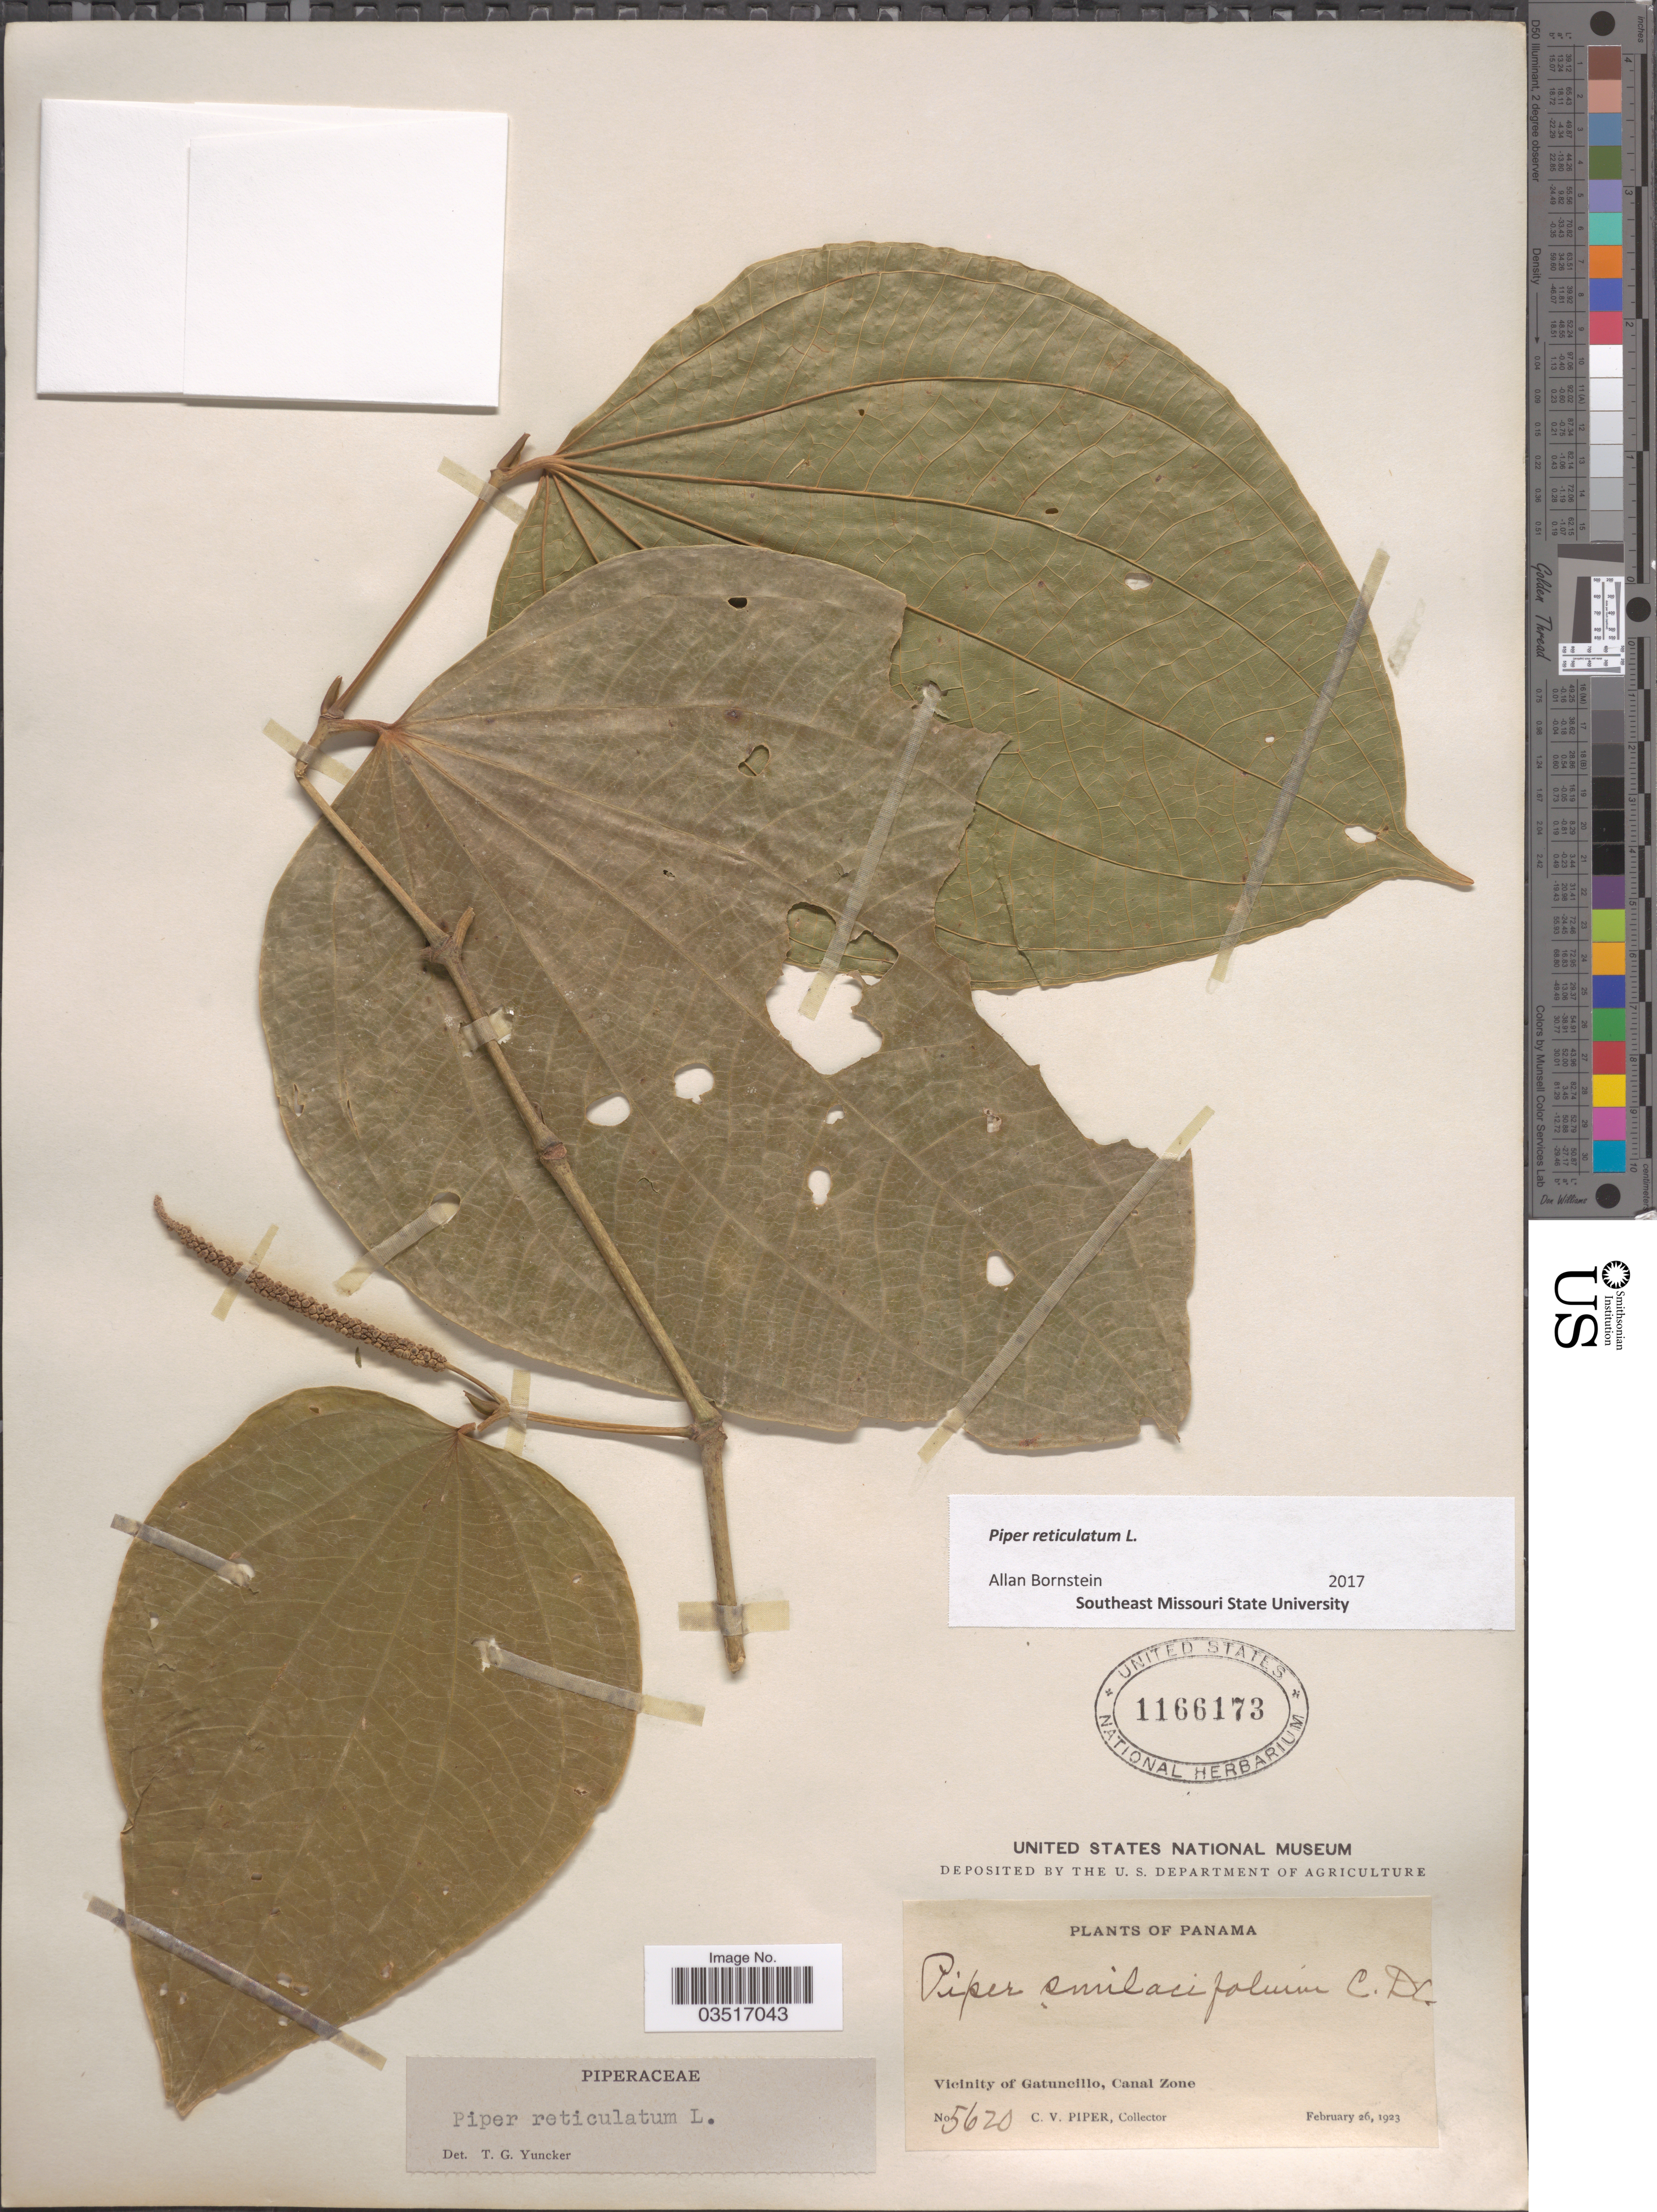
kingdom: Plantae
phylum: Tracheophyta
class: Magnoliopsida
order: Piperales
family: Piperaceae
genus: Piper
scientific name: Piper reticulatum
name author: L.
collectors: C. V. Piper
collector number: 5620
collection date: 1923-02-26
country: Panama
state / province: Colón / Panamá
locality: Vicinity of Gatuncillo, Canal Zone.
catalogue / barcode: US 1166173